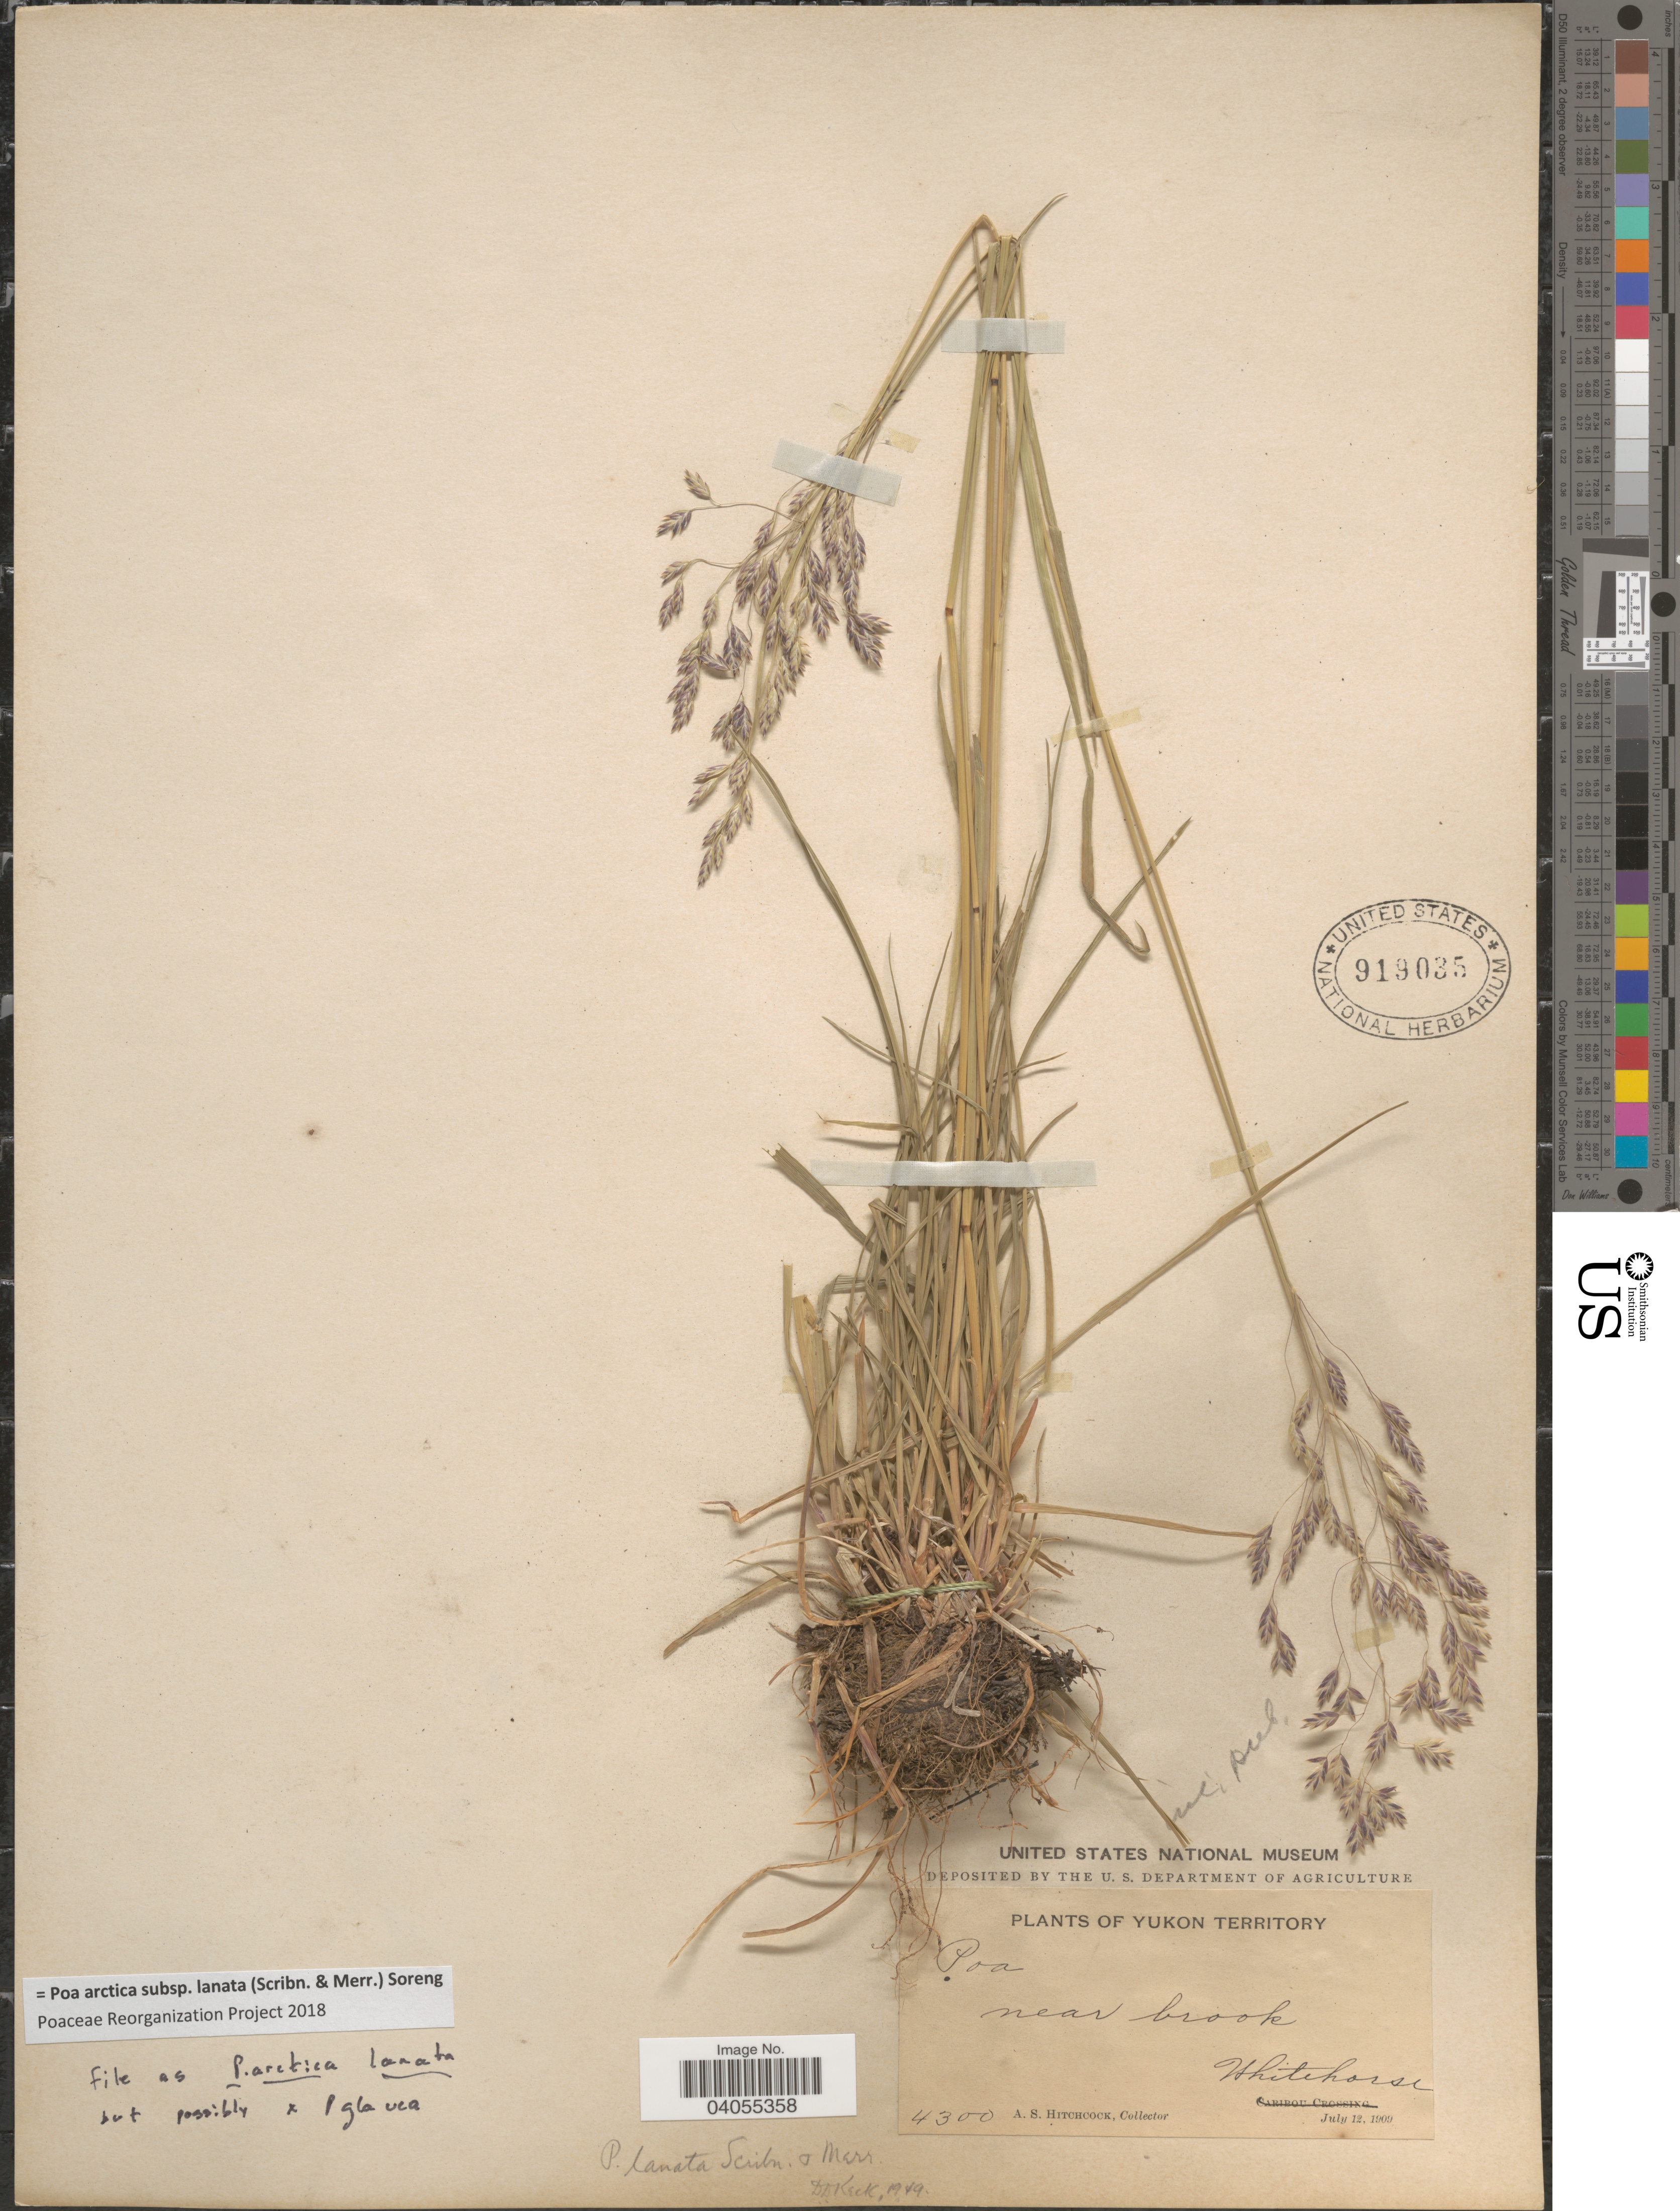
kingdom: Plantae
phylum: Tracheophyta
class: Liliopsida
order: Poales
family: Poaceae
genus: Poa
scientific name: Poa arctica subsp. lanata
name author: (Scribn. & Merr.) Soreng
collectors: A. S. Hitchcock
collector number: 4300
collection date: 1909-07-12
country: Canada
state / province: Yukon Territory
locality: Near brook Whitehorse.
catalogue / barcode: US 919035